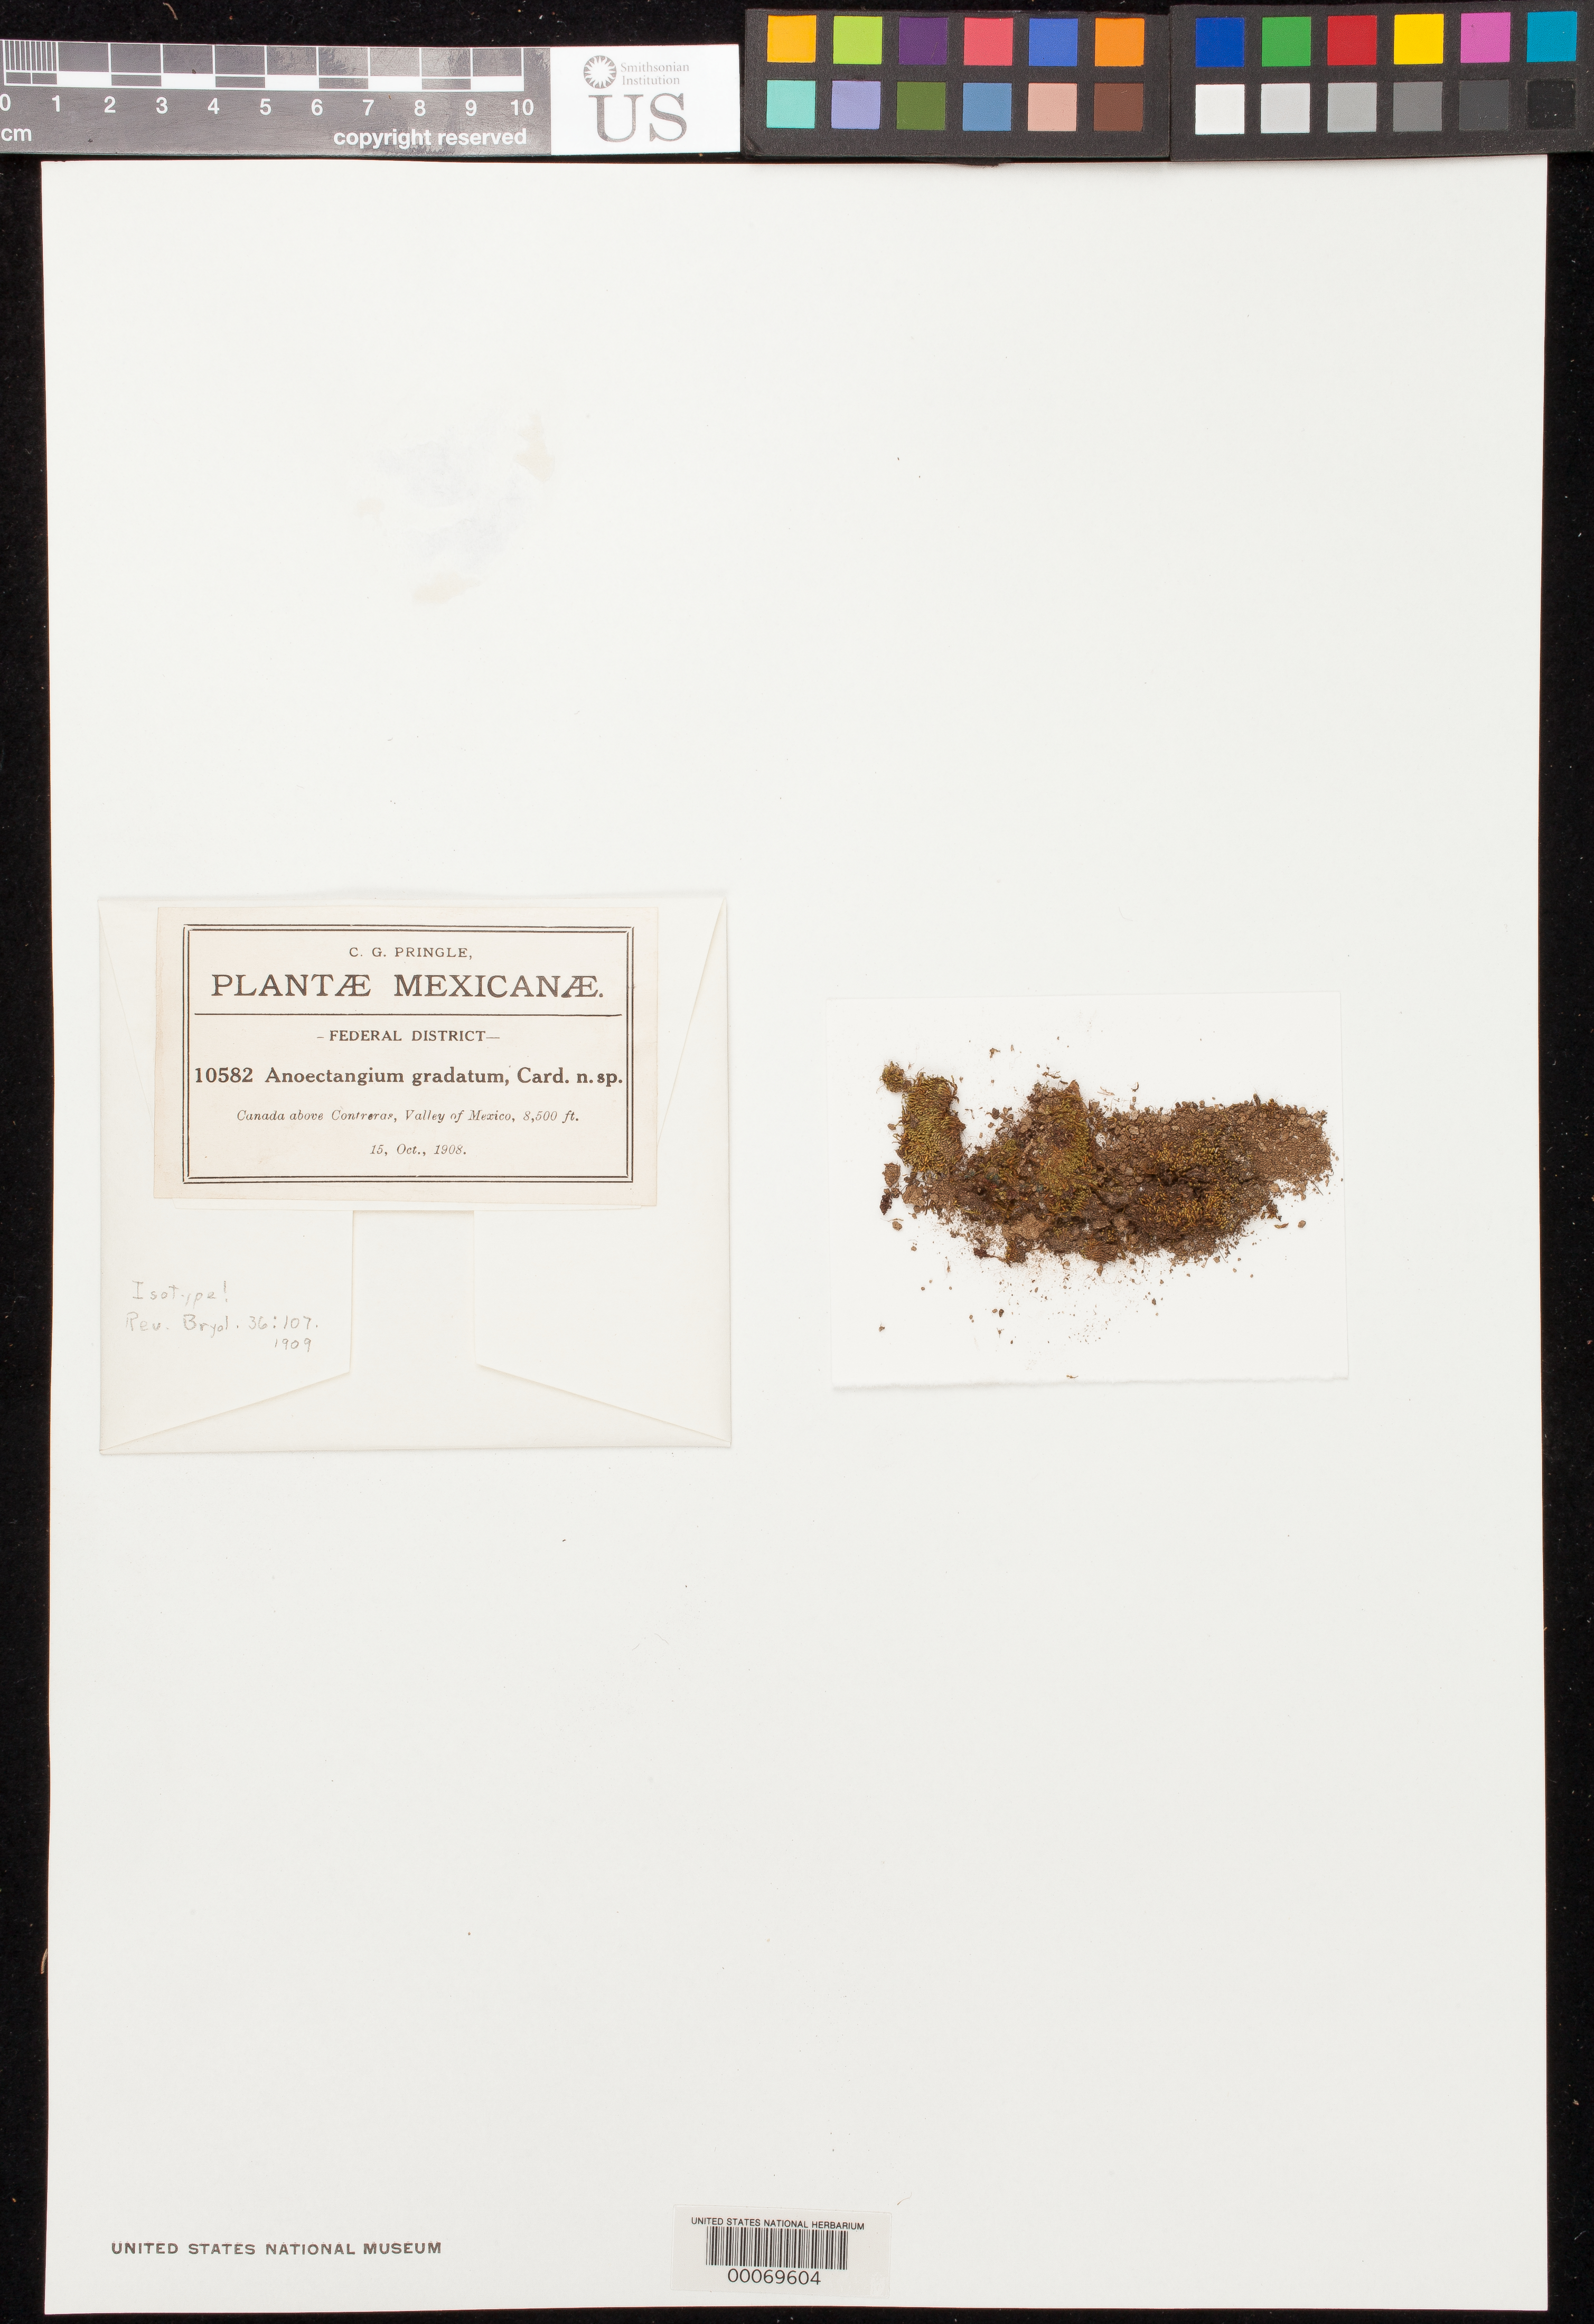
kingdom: Plantae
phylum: Bryophyta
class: Bryopsida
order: Pottiales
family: Pottiaceae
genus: Anoectangium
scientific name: Anoectangium gradatum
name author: Cardot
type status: Isotype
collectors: C. G. Pringle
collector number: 10582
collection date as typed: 15 Oct 1908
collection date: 1908-10-15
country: Mexico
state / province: Distrito Federal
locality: Canada above Contreras, Valley of Mexico.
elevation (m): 2591